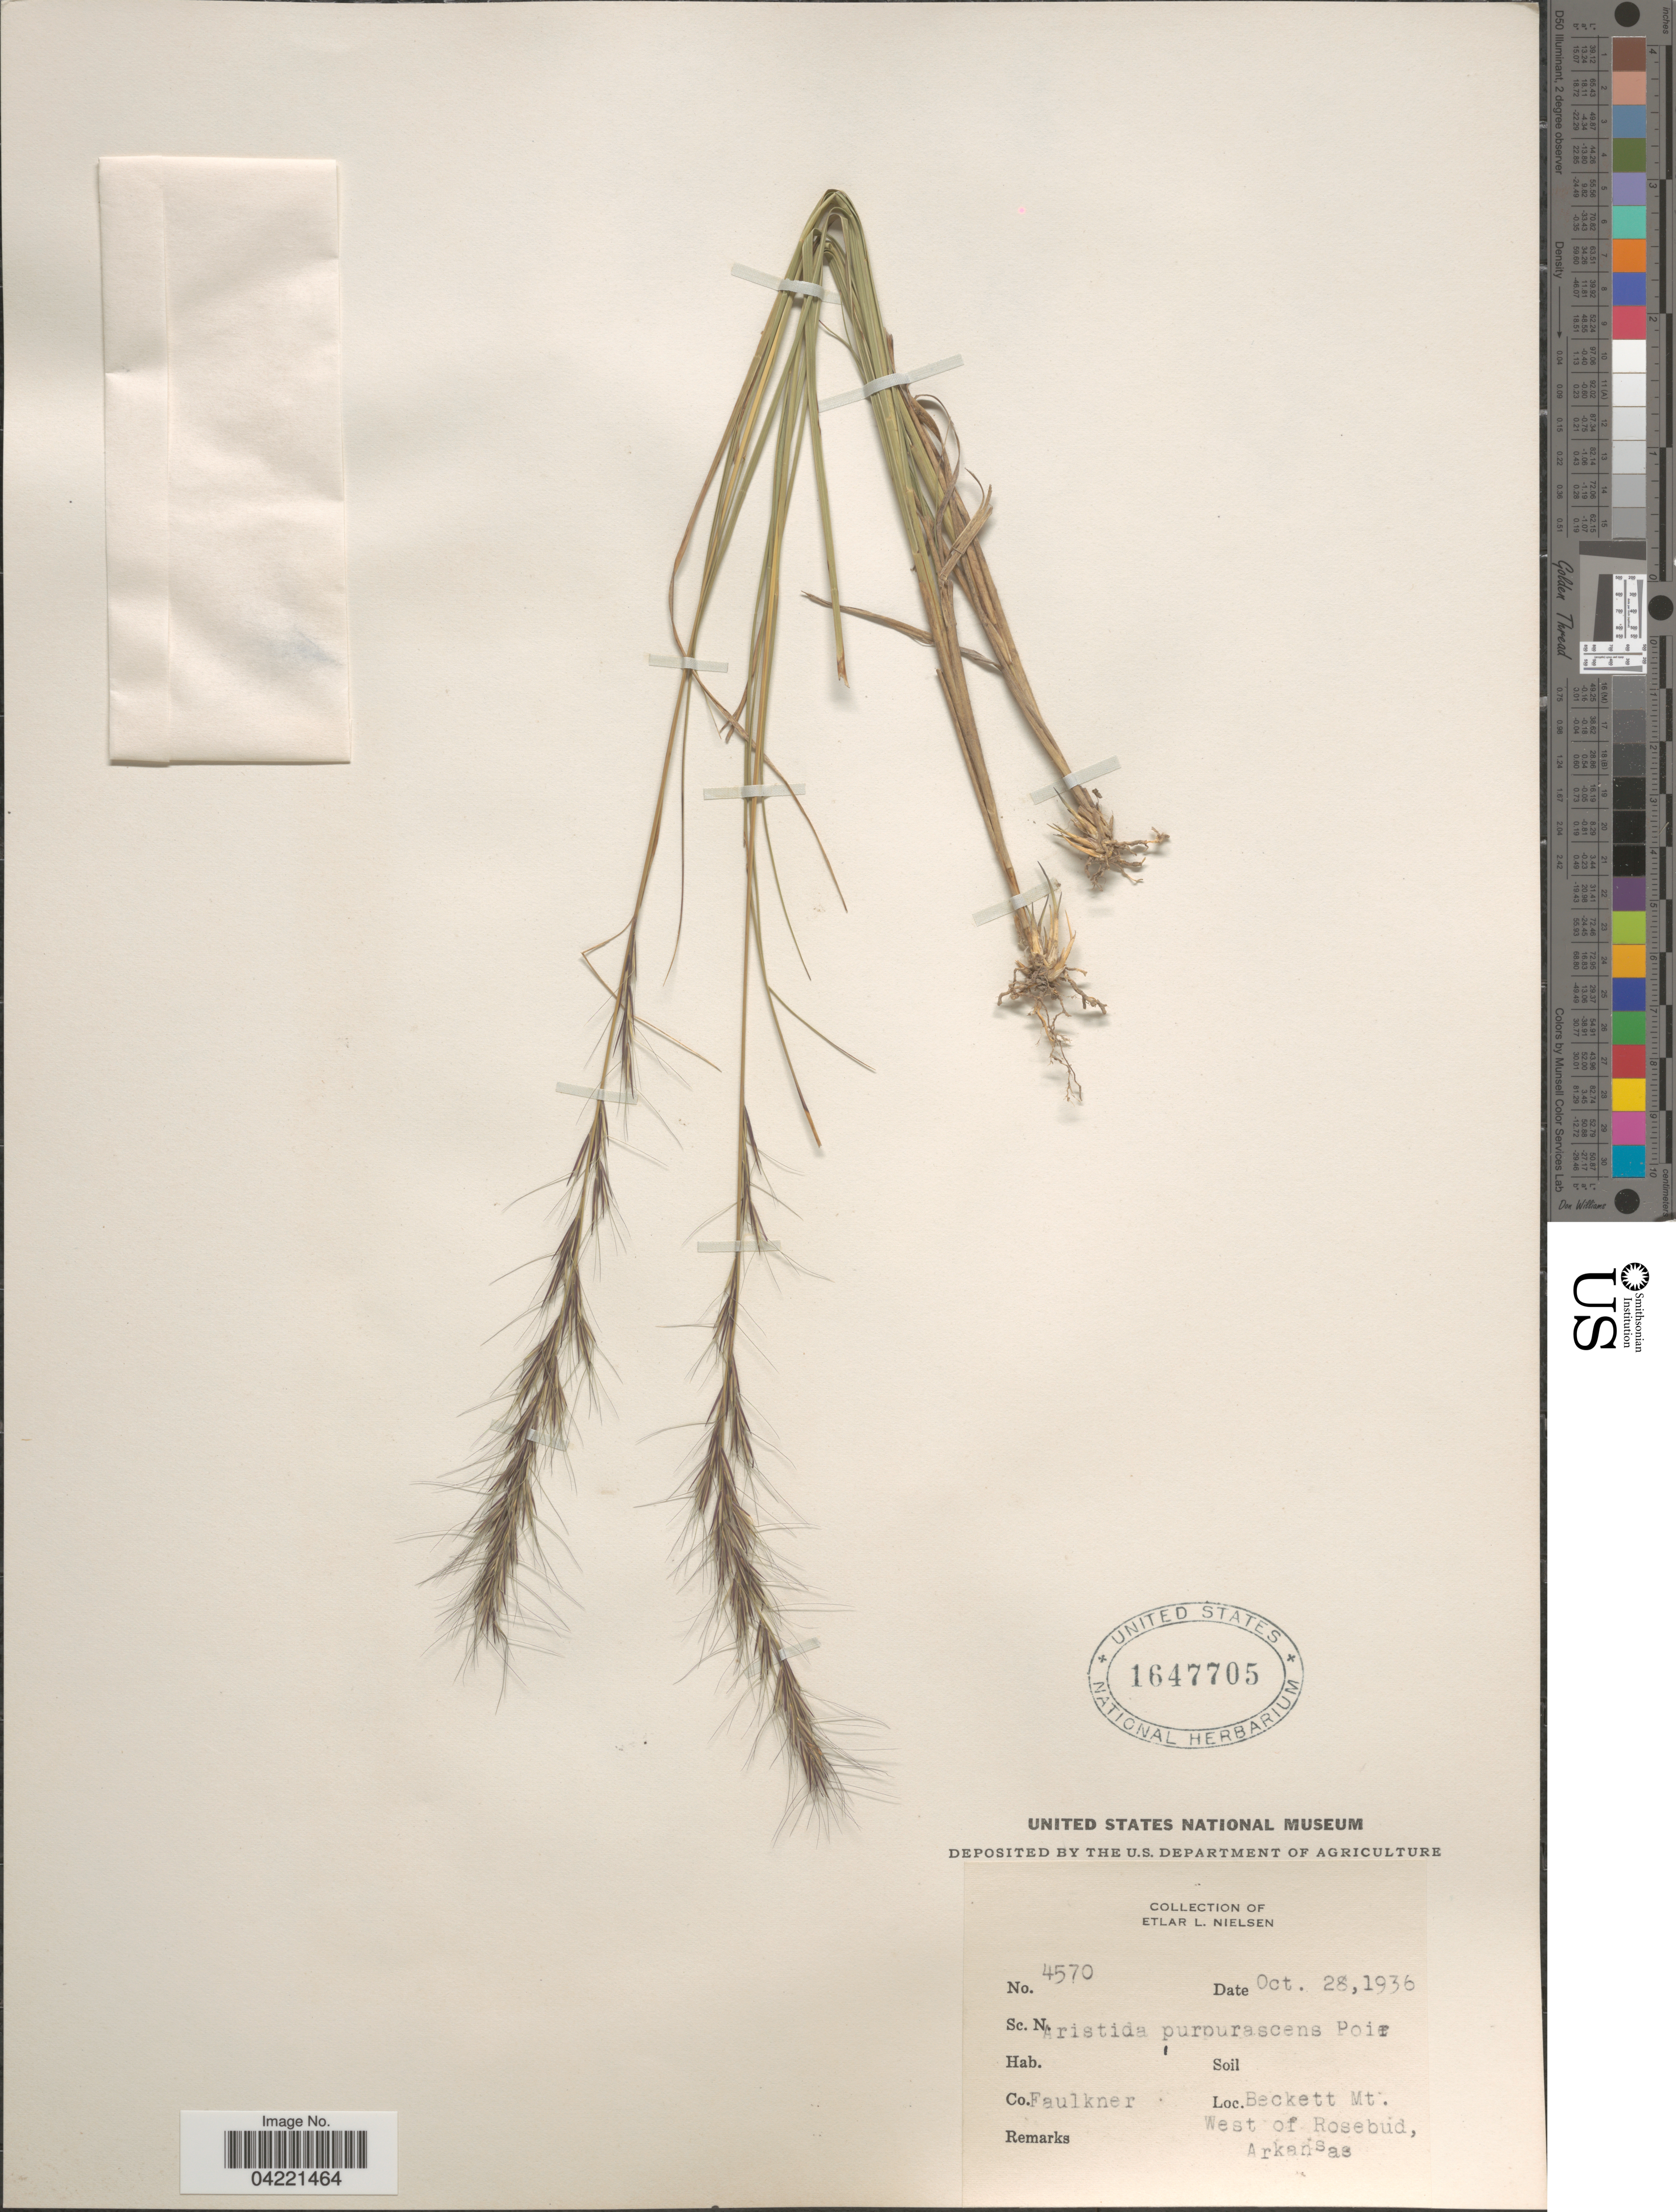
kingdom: Plantae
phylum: Tracheophyta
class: Liliopsida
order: Poales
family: Poaceae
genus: Aristida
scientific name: Aristida purpurascens var. purpurescens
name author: Poir.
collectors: E. L. Nielsen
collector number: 4570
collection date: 1936-10-28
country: United States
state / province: Arkansas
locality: Co. Faulkner. Beckett Mt. West of Rosebud.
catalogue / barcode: US 1647705